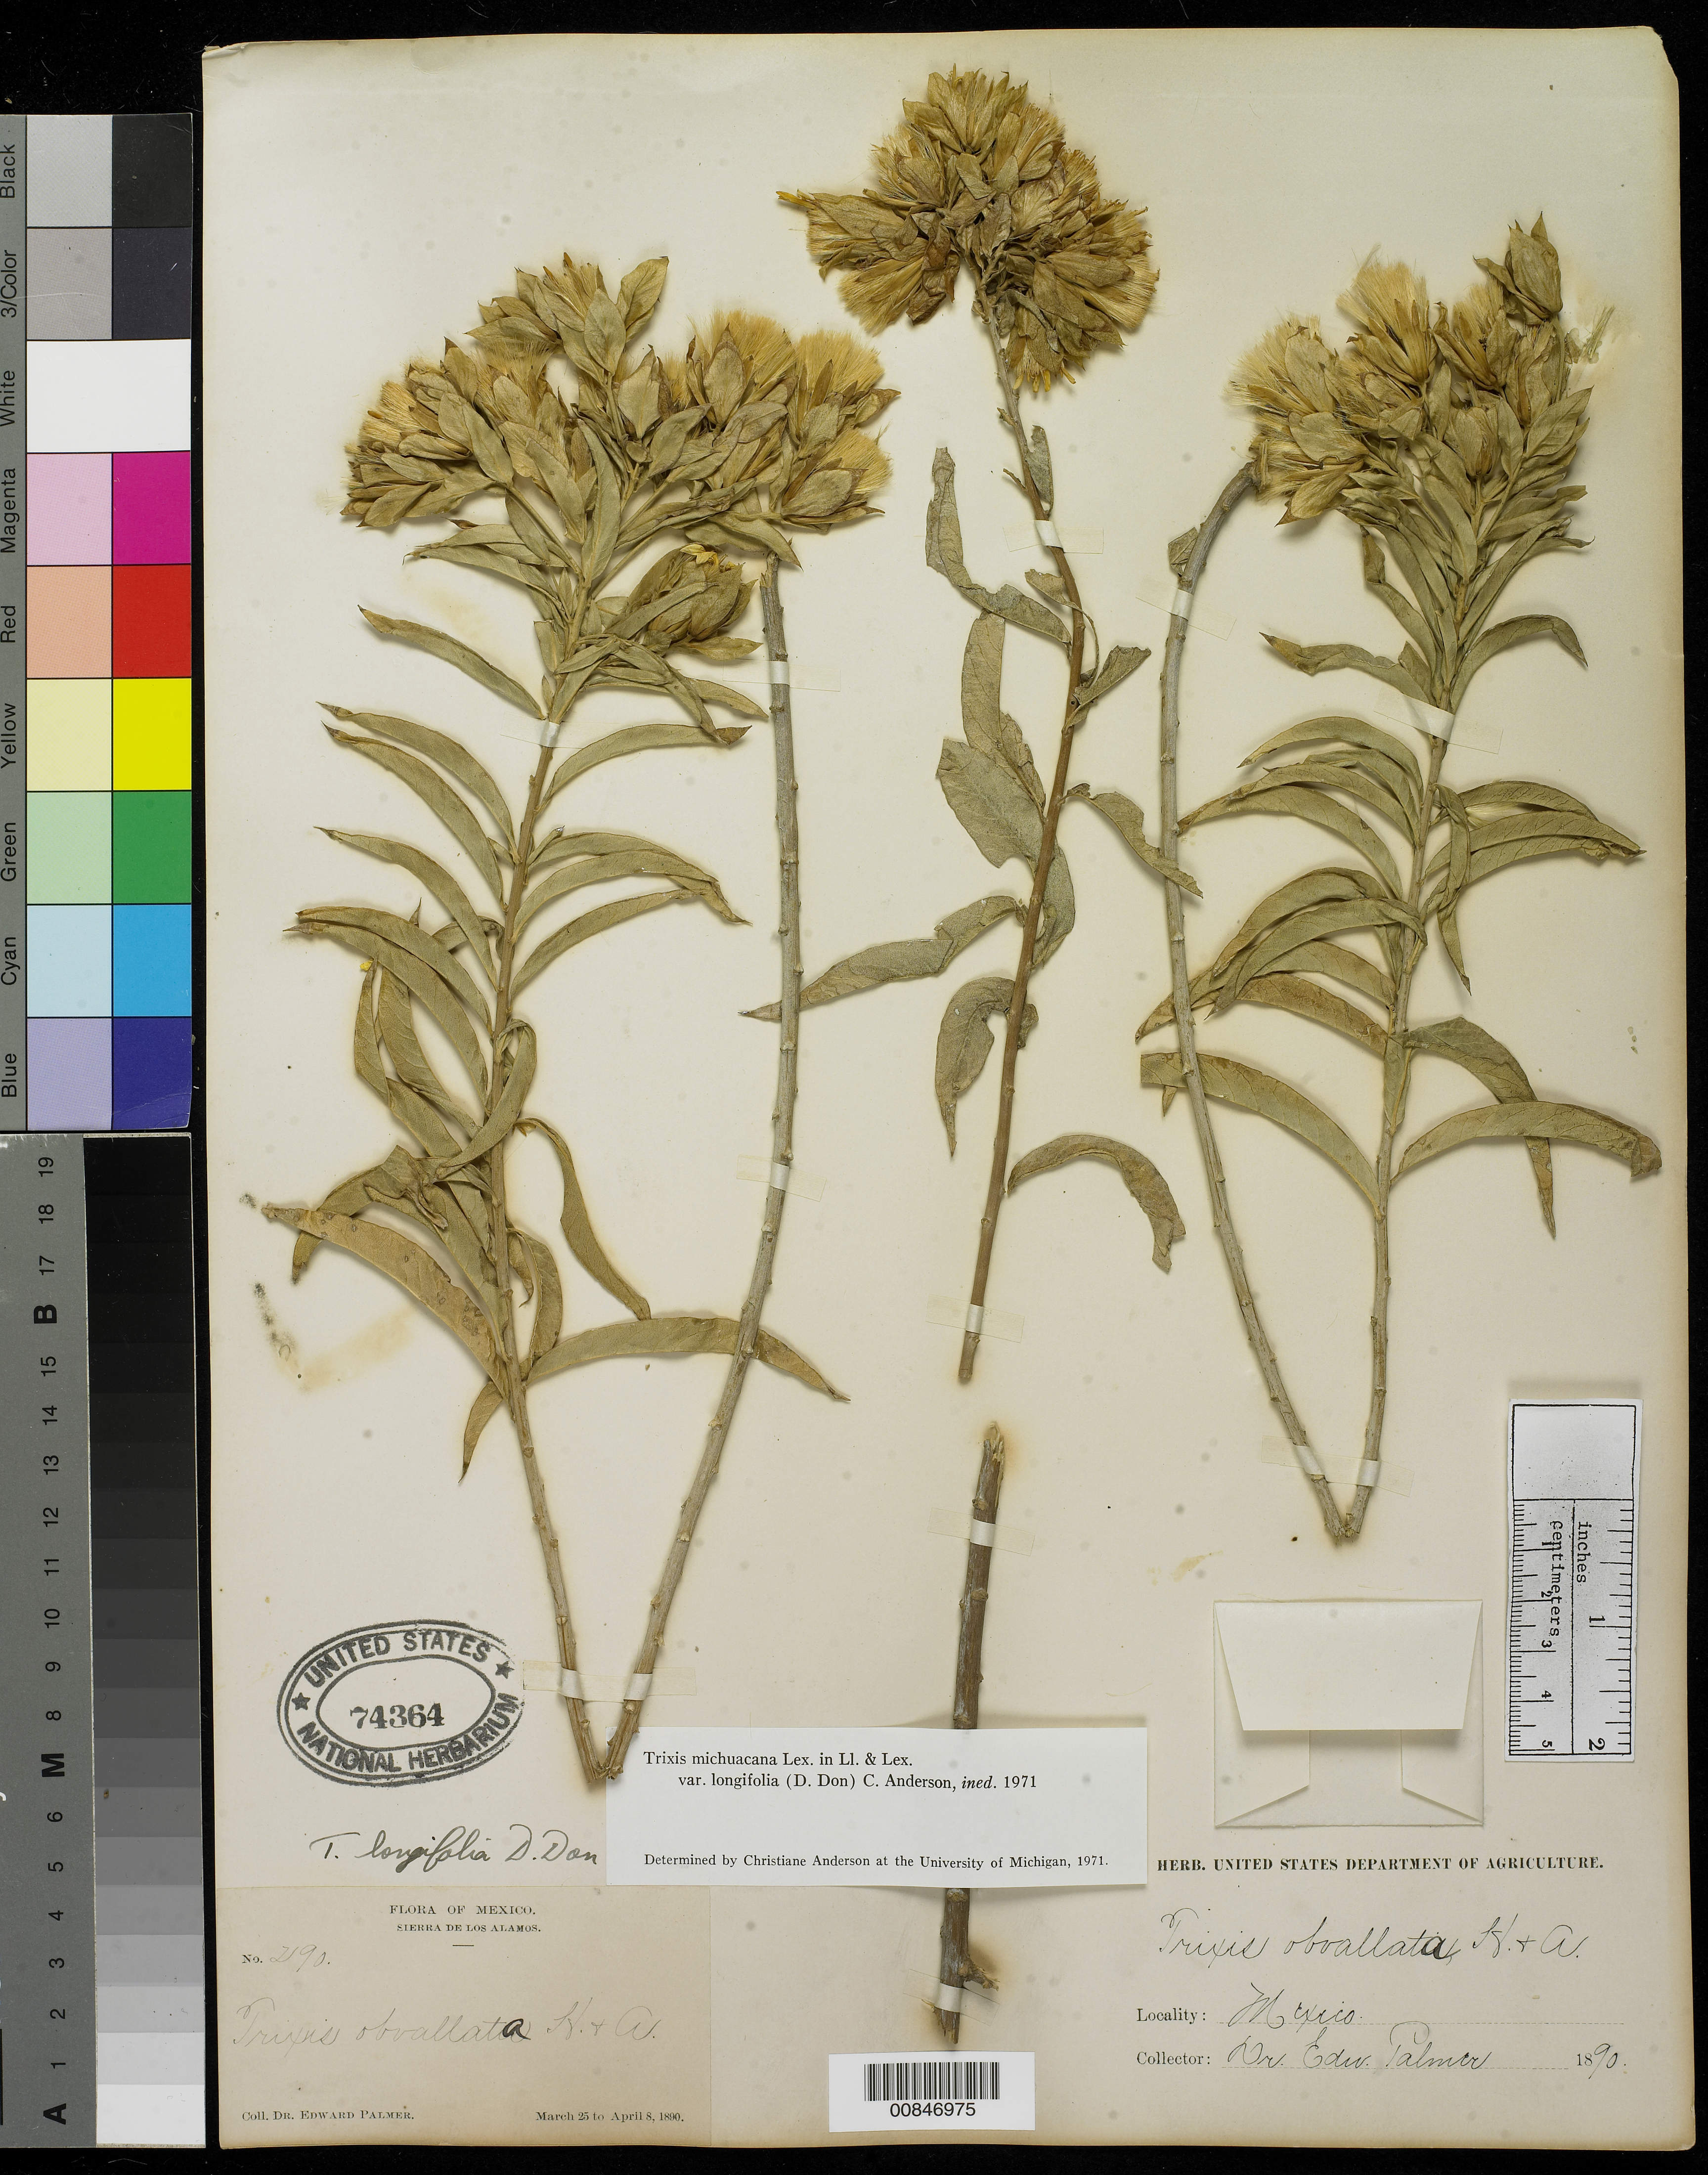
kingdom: Plantae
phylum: Tracheophyta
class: Magnoliopsida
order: Asterales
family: Asteraceae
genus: Trixis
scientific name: Trixis michuacana var. longifolia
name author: (D. Don) C.E. Anderson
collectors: E. Palmer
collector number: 290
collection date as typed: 25 Mar 1890 to 08 Apr 1890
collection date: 1890-03-25/1890-04-08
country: Mexico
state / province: Sonora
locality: Sierra de los Alamos, Sonora.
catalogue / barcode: US 74364